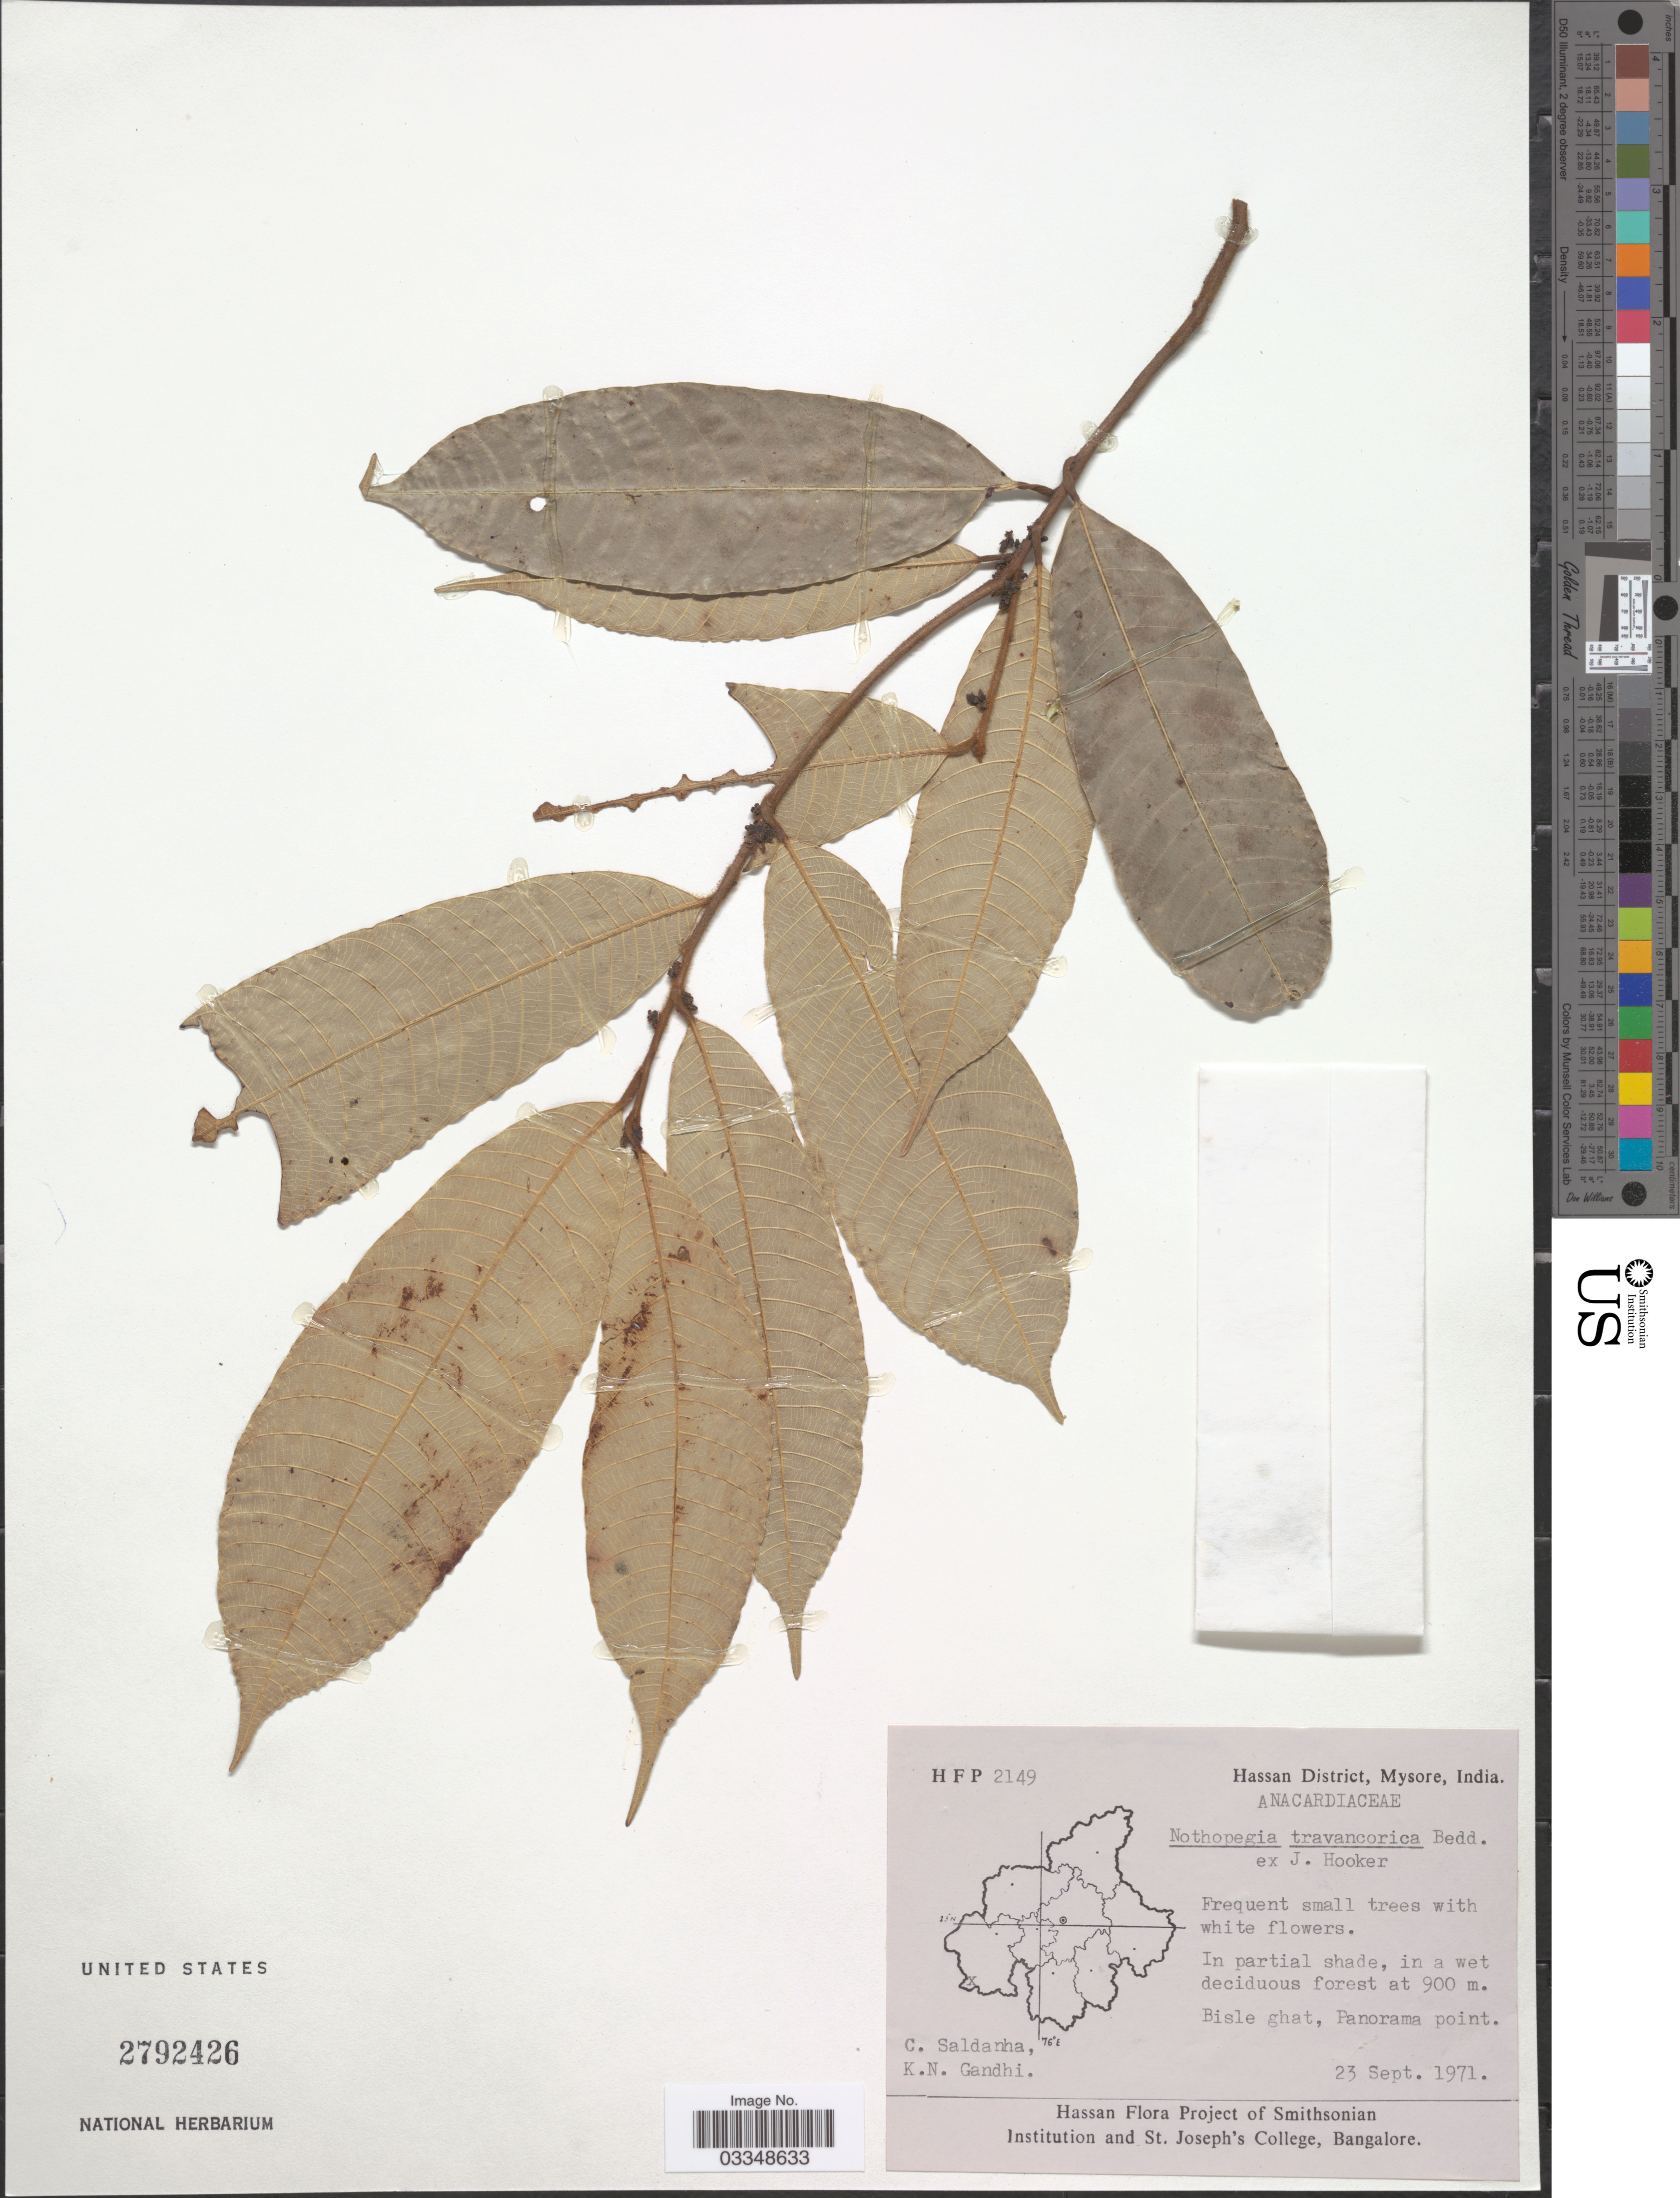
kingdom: Plantae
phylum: Tracheophyta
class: Magnoliopsida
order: Sapindales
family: Anacardiaceae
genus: Nothopegia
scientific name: Nothopegia travancorica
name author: Bedd. ex Hook. f.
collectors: C. Saldanha & K. N. Gandhi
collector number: HFP 2149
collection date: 1971-09-23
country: India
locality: Hassan District, Mysore. Bisle ghat, Panorama point.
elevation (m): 900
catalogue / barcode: US 2792426